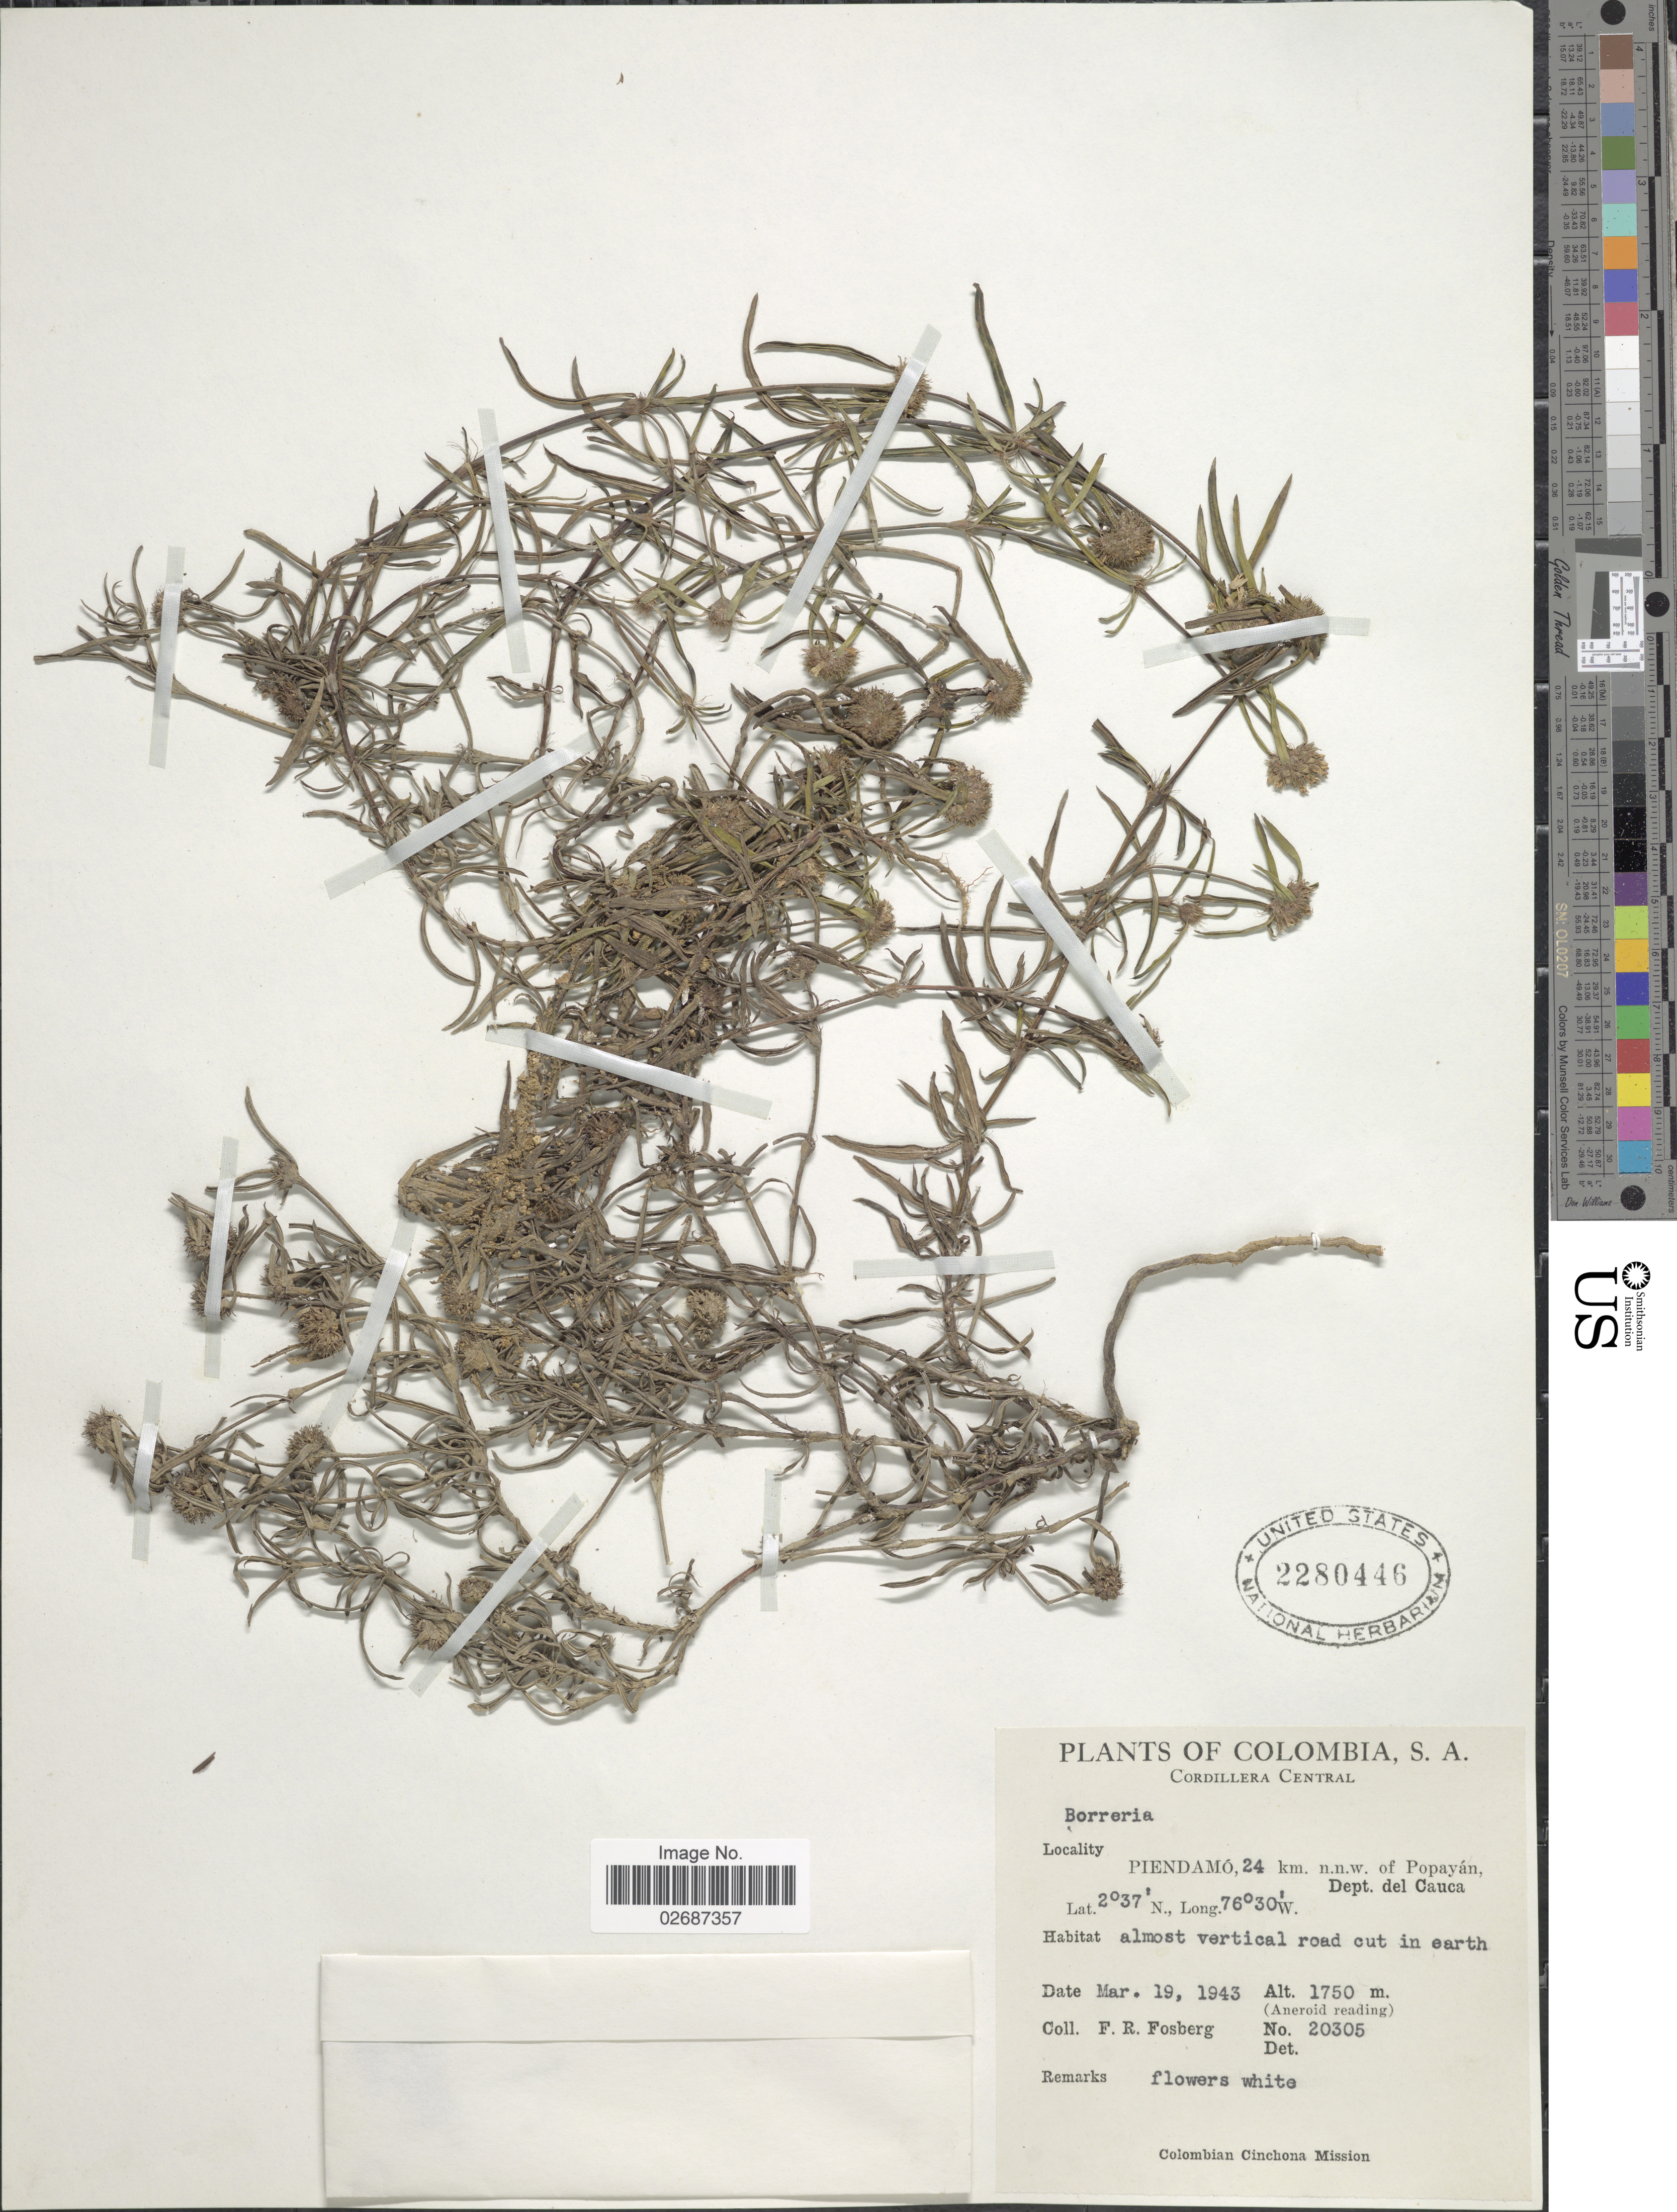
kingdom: Plantae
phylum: Tracheophyta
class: Magnoliopsida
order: Gentianales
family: Rubiaceae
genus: Borreria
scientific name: Borreria sp.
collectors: F. R. Fosberg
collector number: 20305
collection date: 1943-03-19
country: Colombia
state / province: Cauca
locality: Cordillera Central, Piendamo, 24 km. n.n.w. of Popayan, alomost vertical road cut in earth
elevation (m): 1750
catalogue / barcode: US 2280446